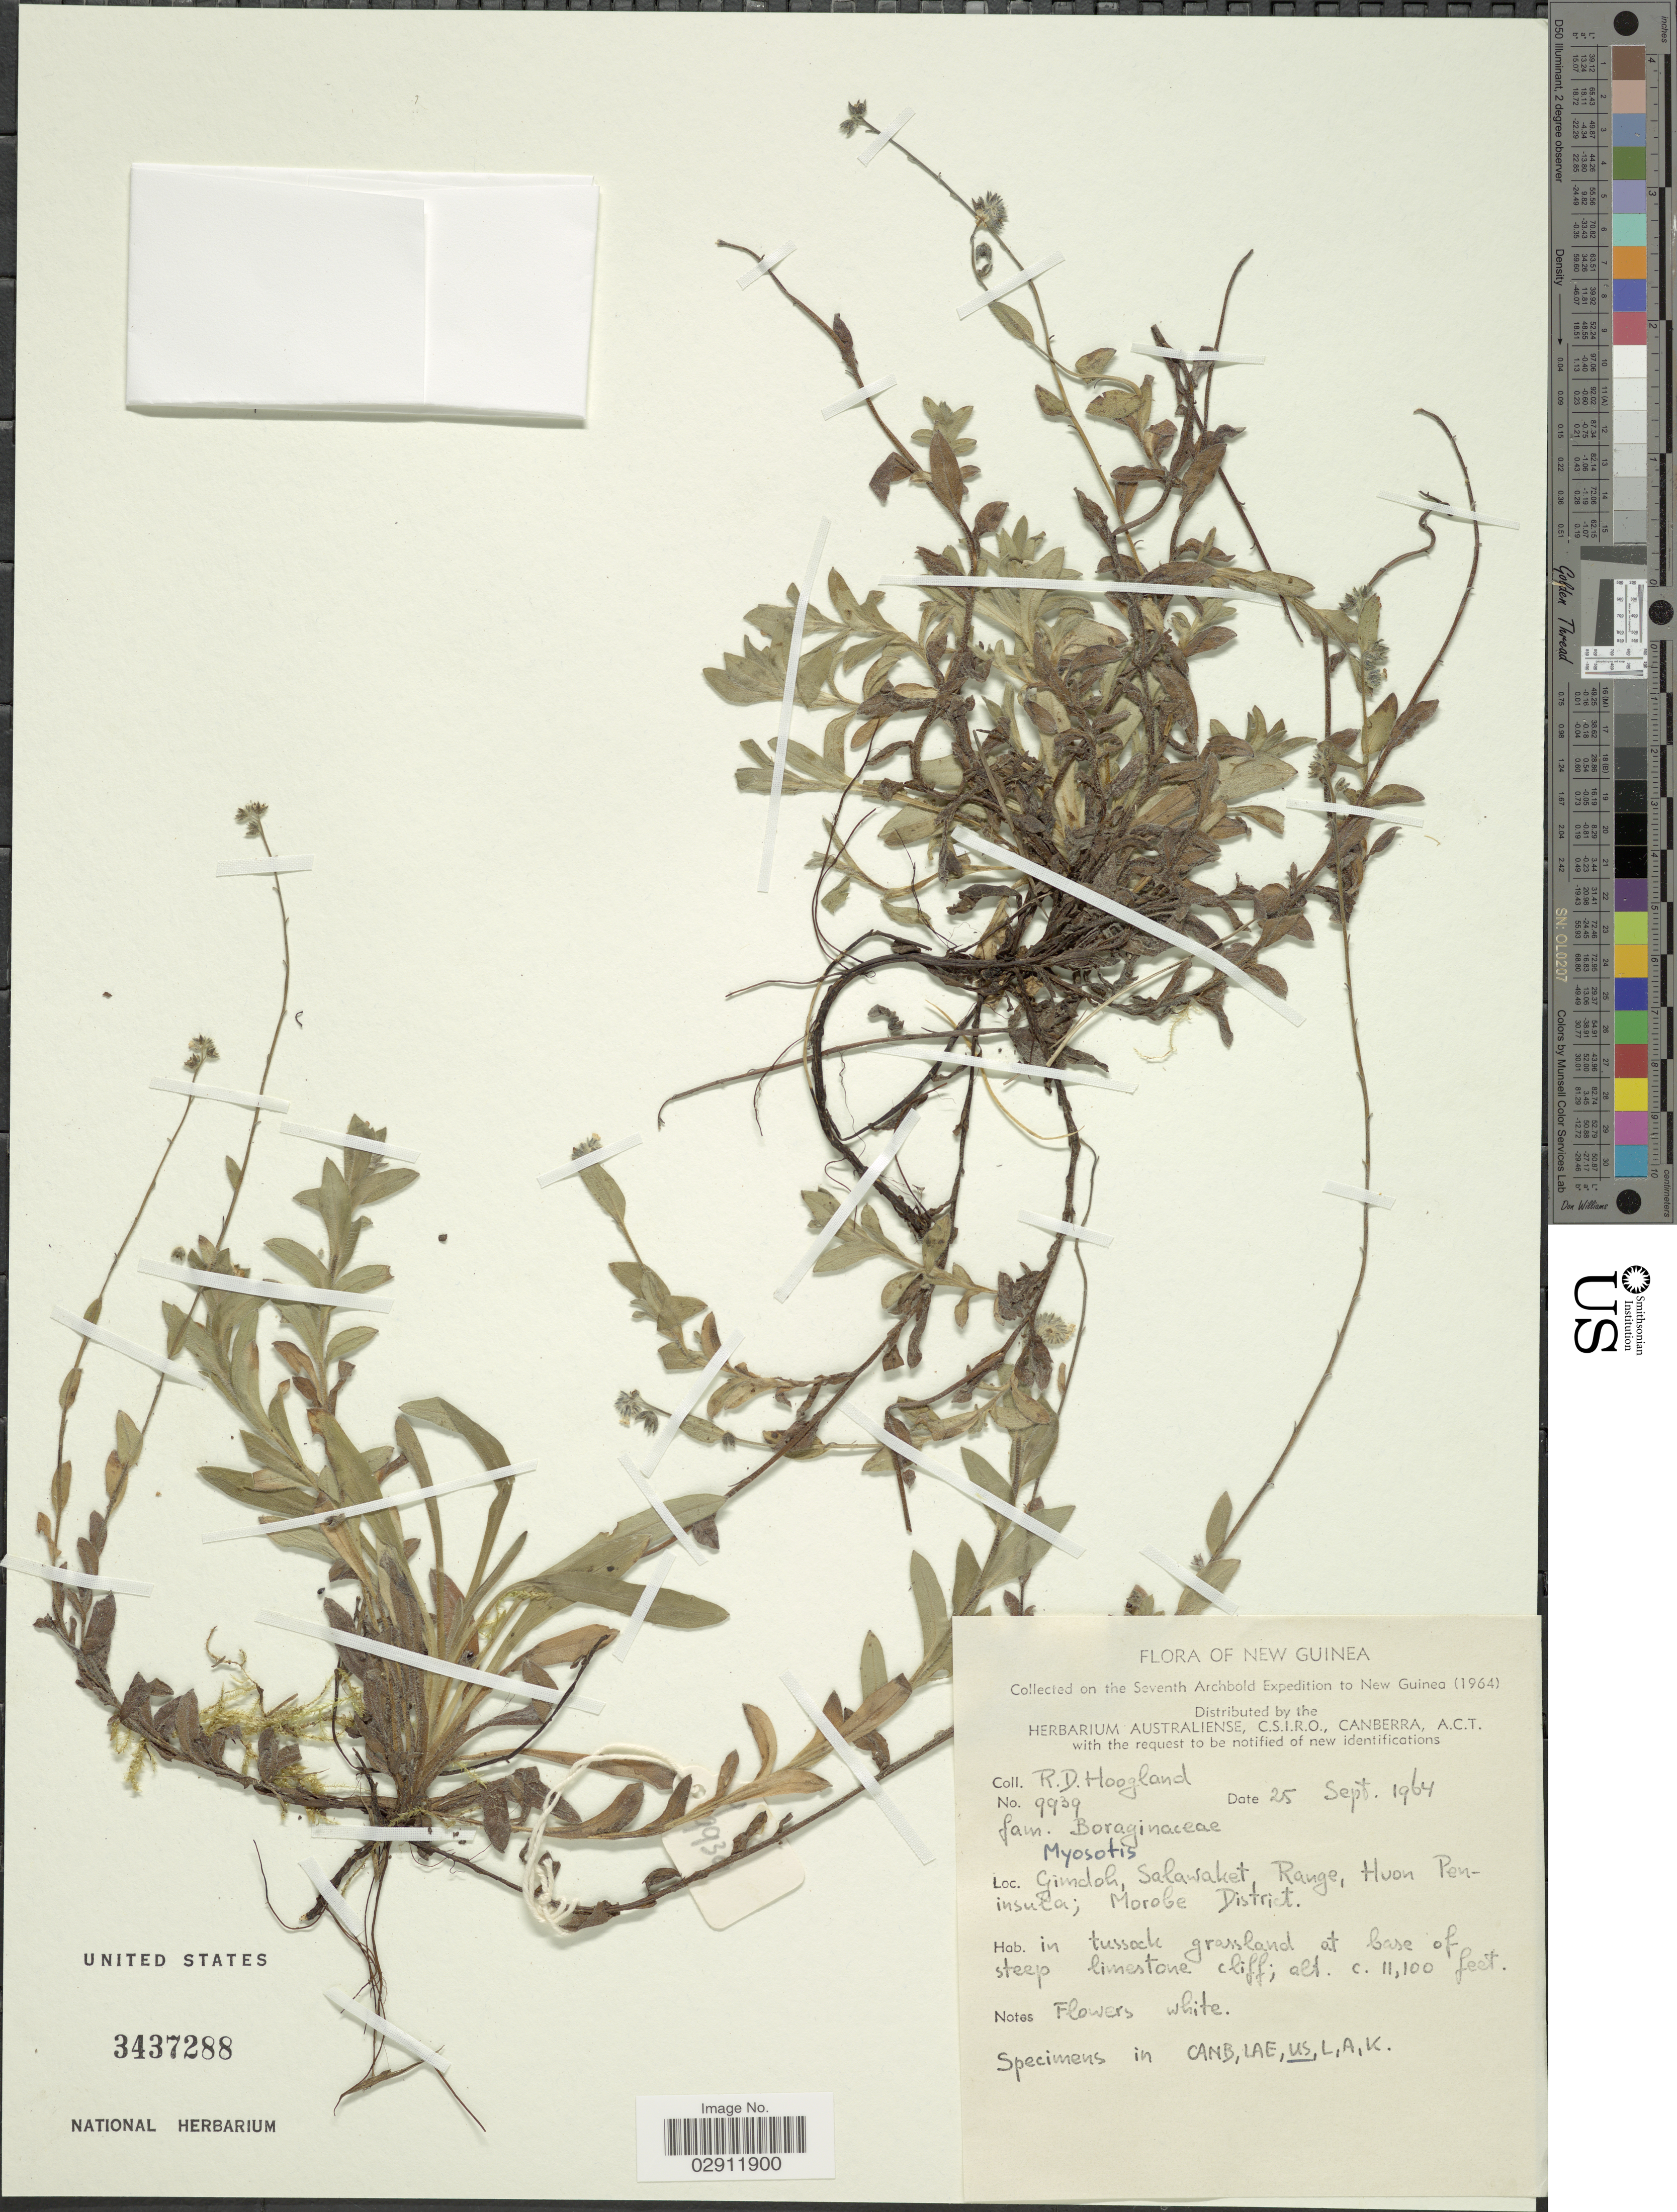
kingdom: Plantae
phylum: Tracheophyta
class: Magnoliopsida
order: Boraginales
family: Boraginaceae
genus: Myosotis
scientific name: Myosotis sp.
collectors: R. D. Hoogland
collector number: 9939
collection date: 1964-09-25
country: Papua New Guinea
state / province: Morobe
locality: Gindoh, Salawaket, Range Huon Peninsula; Morobe District.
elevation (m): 3383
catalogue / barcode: US 3437288